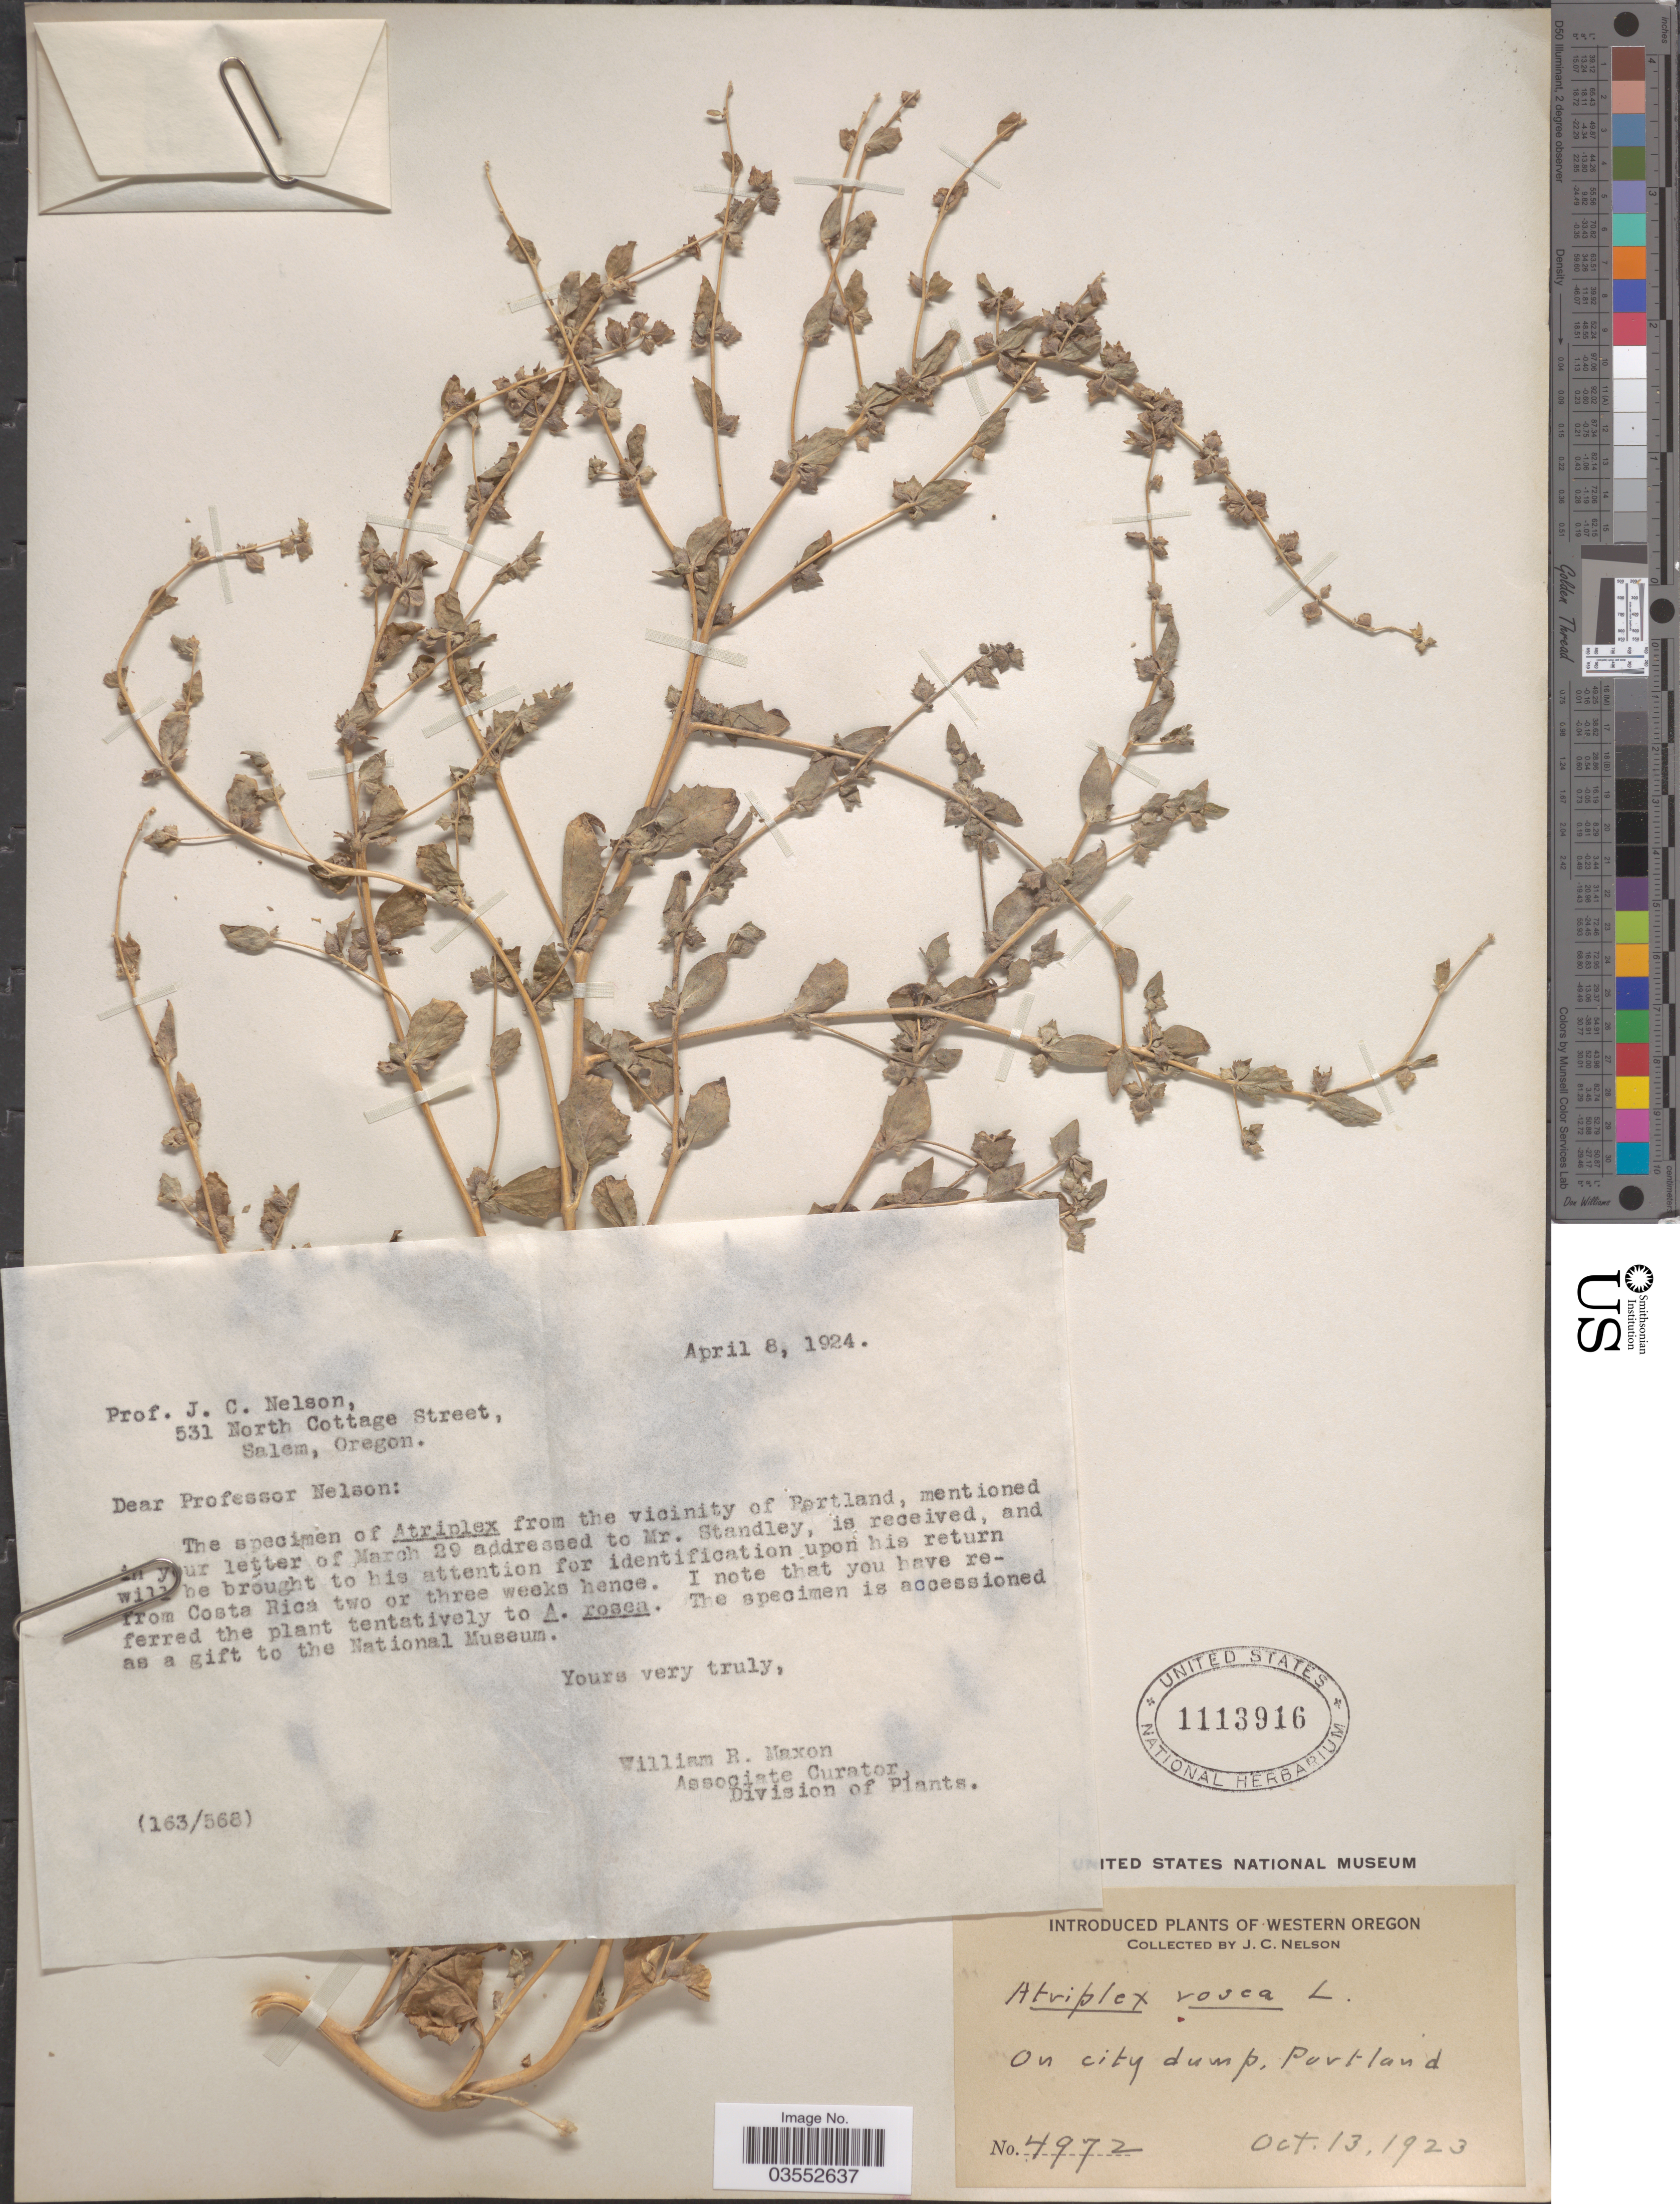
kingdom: Plantae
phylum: Tracheophyta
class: Magnoliopsida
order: Caryophyllales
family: Amaranthaceae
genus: Atriplex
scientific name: Atriplex rosea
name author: L.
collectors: J. C. Nelson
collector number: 4972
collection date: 1923-10-13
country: United States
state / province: Oregon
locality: Western Oregon. On city dump, Portland.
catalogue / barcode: US 1113916